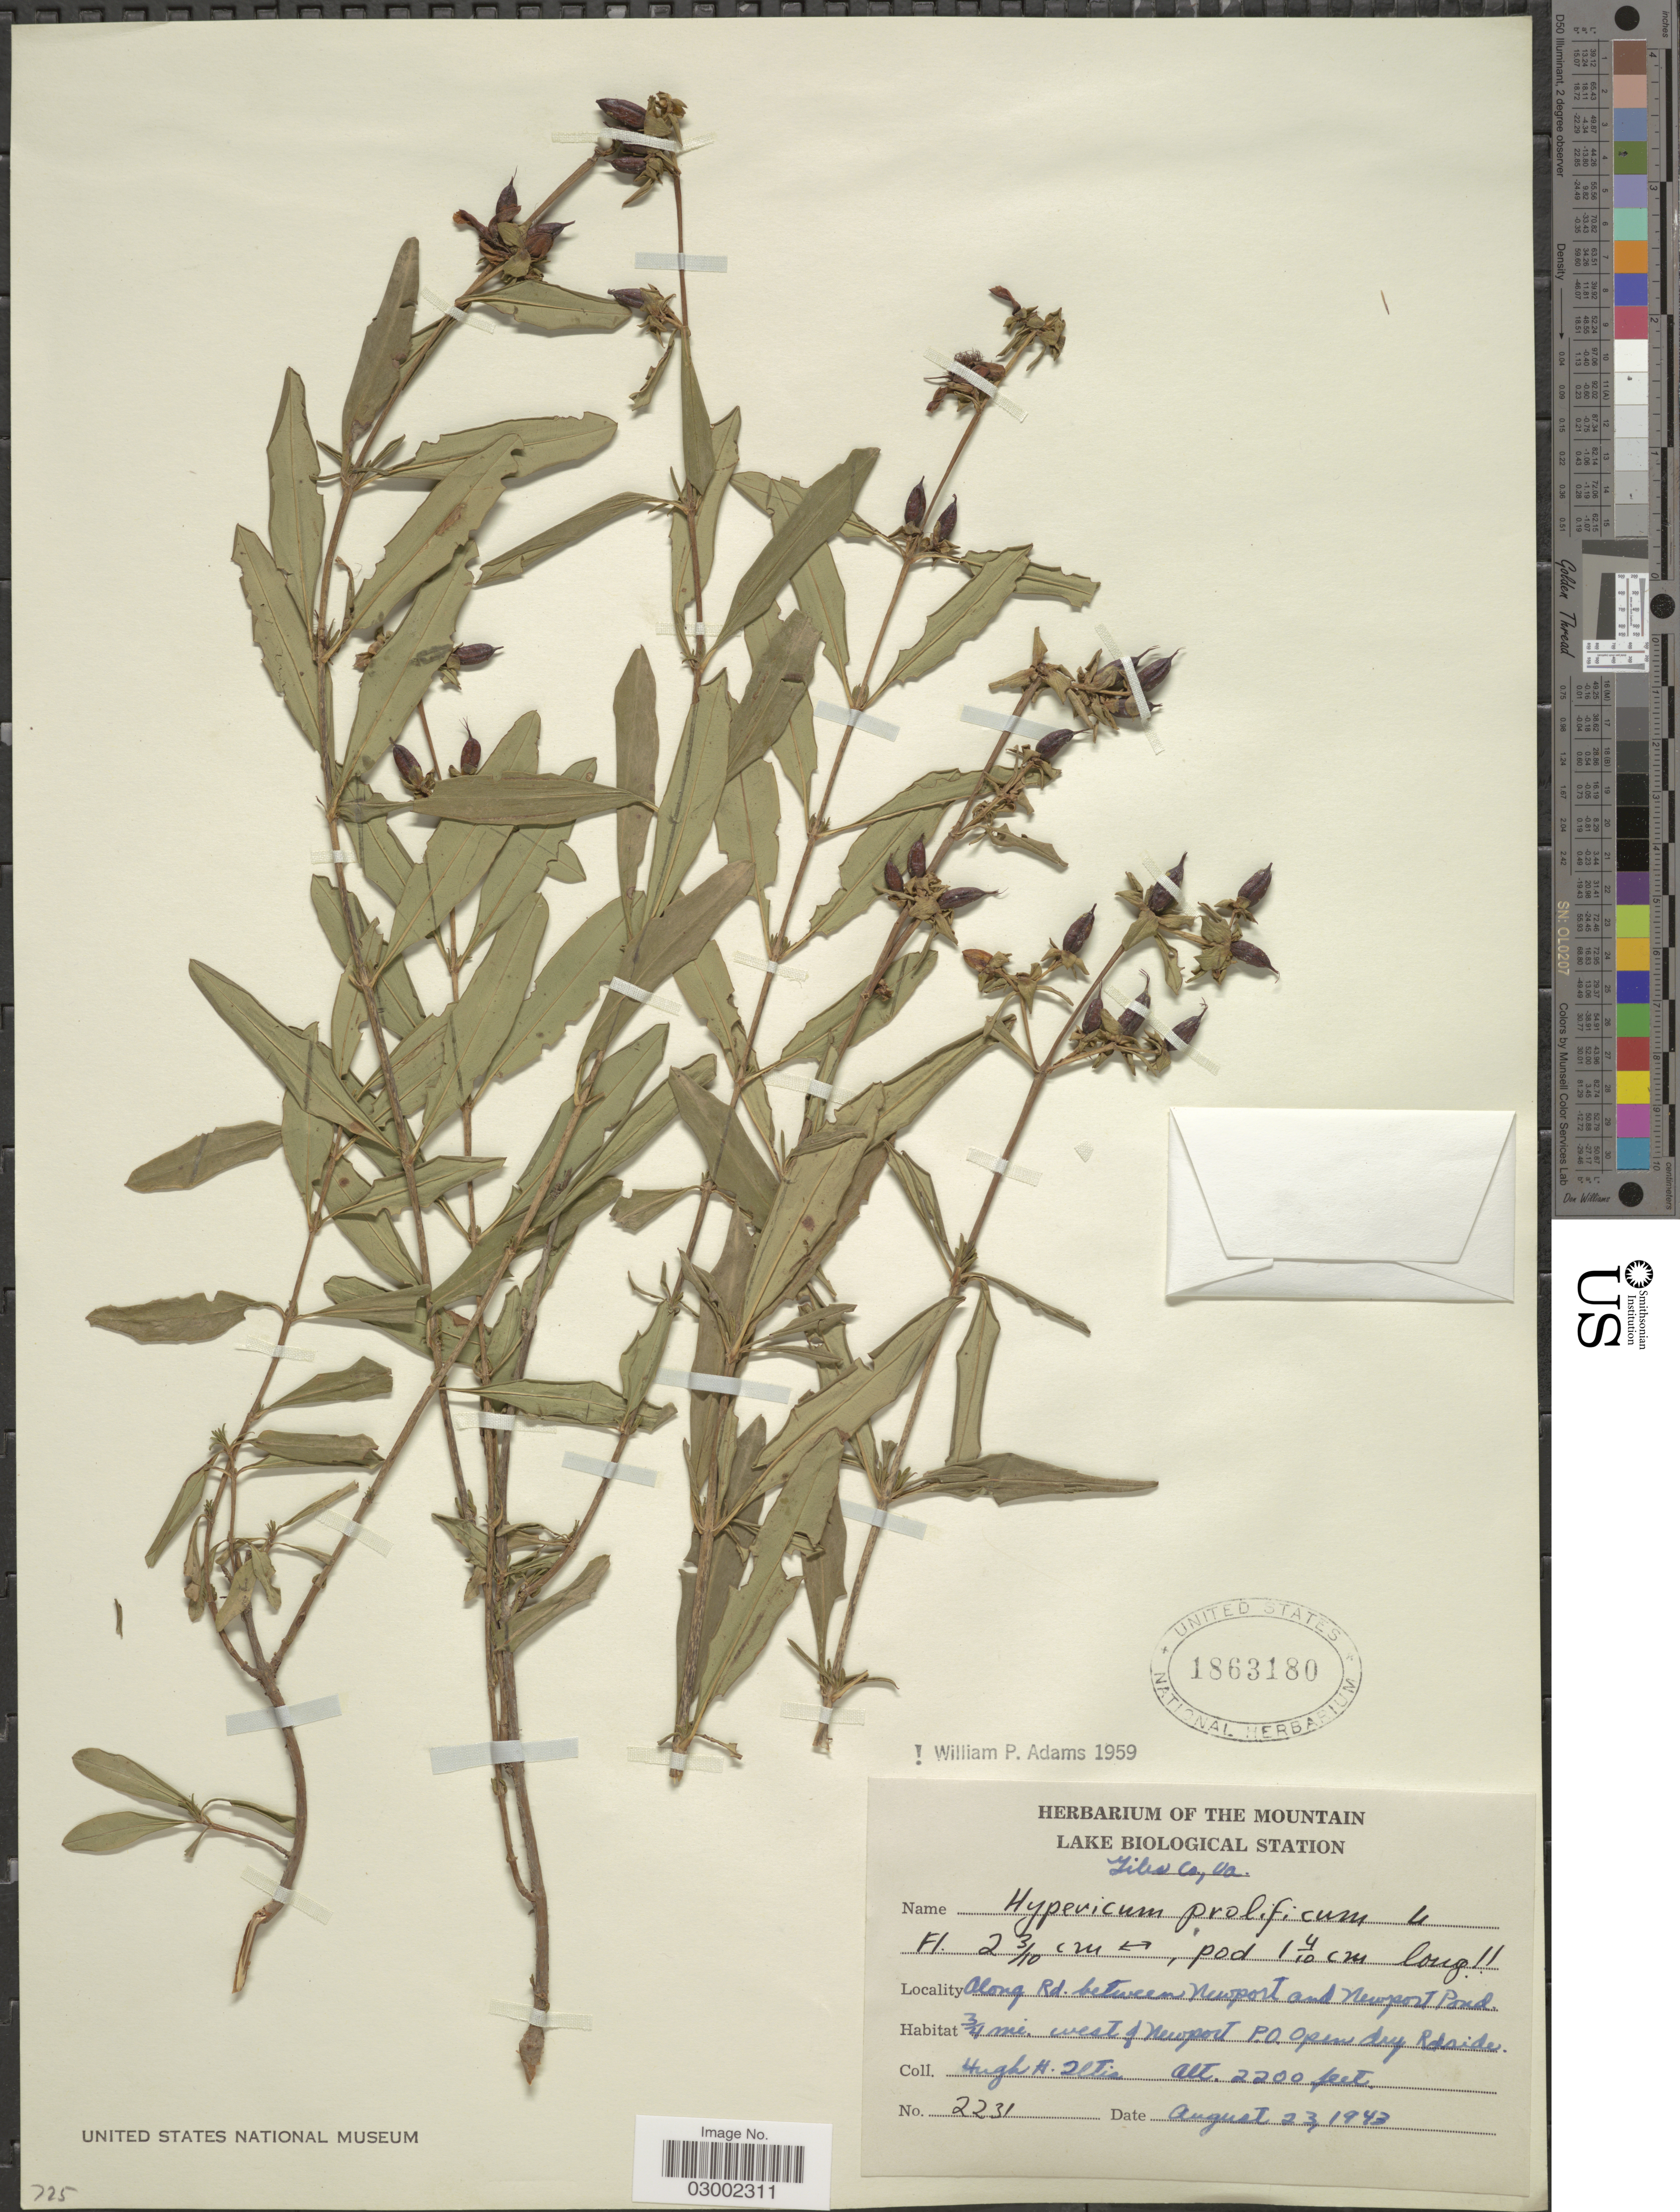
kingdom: Plantae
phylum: Tracheophyta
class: Magnoliopsida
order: Malpighiales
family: Hypericaceae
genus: Hypericum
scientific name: Hypericum prolificum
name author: L.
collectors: H. Iltis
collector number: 2231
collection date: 1943-08-23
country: United States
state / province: Virginia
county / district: Giles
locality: Giles Co., Va. Along Rd. between Newport and Newport Pond. ¾ mi. west of Newport P.O.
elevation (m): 671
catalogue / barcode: US 1863180